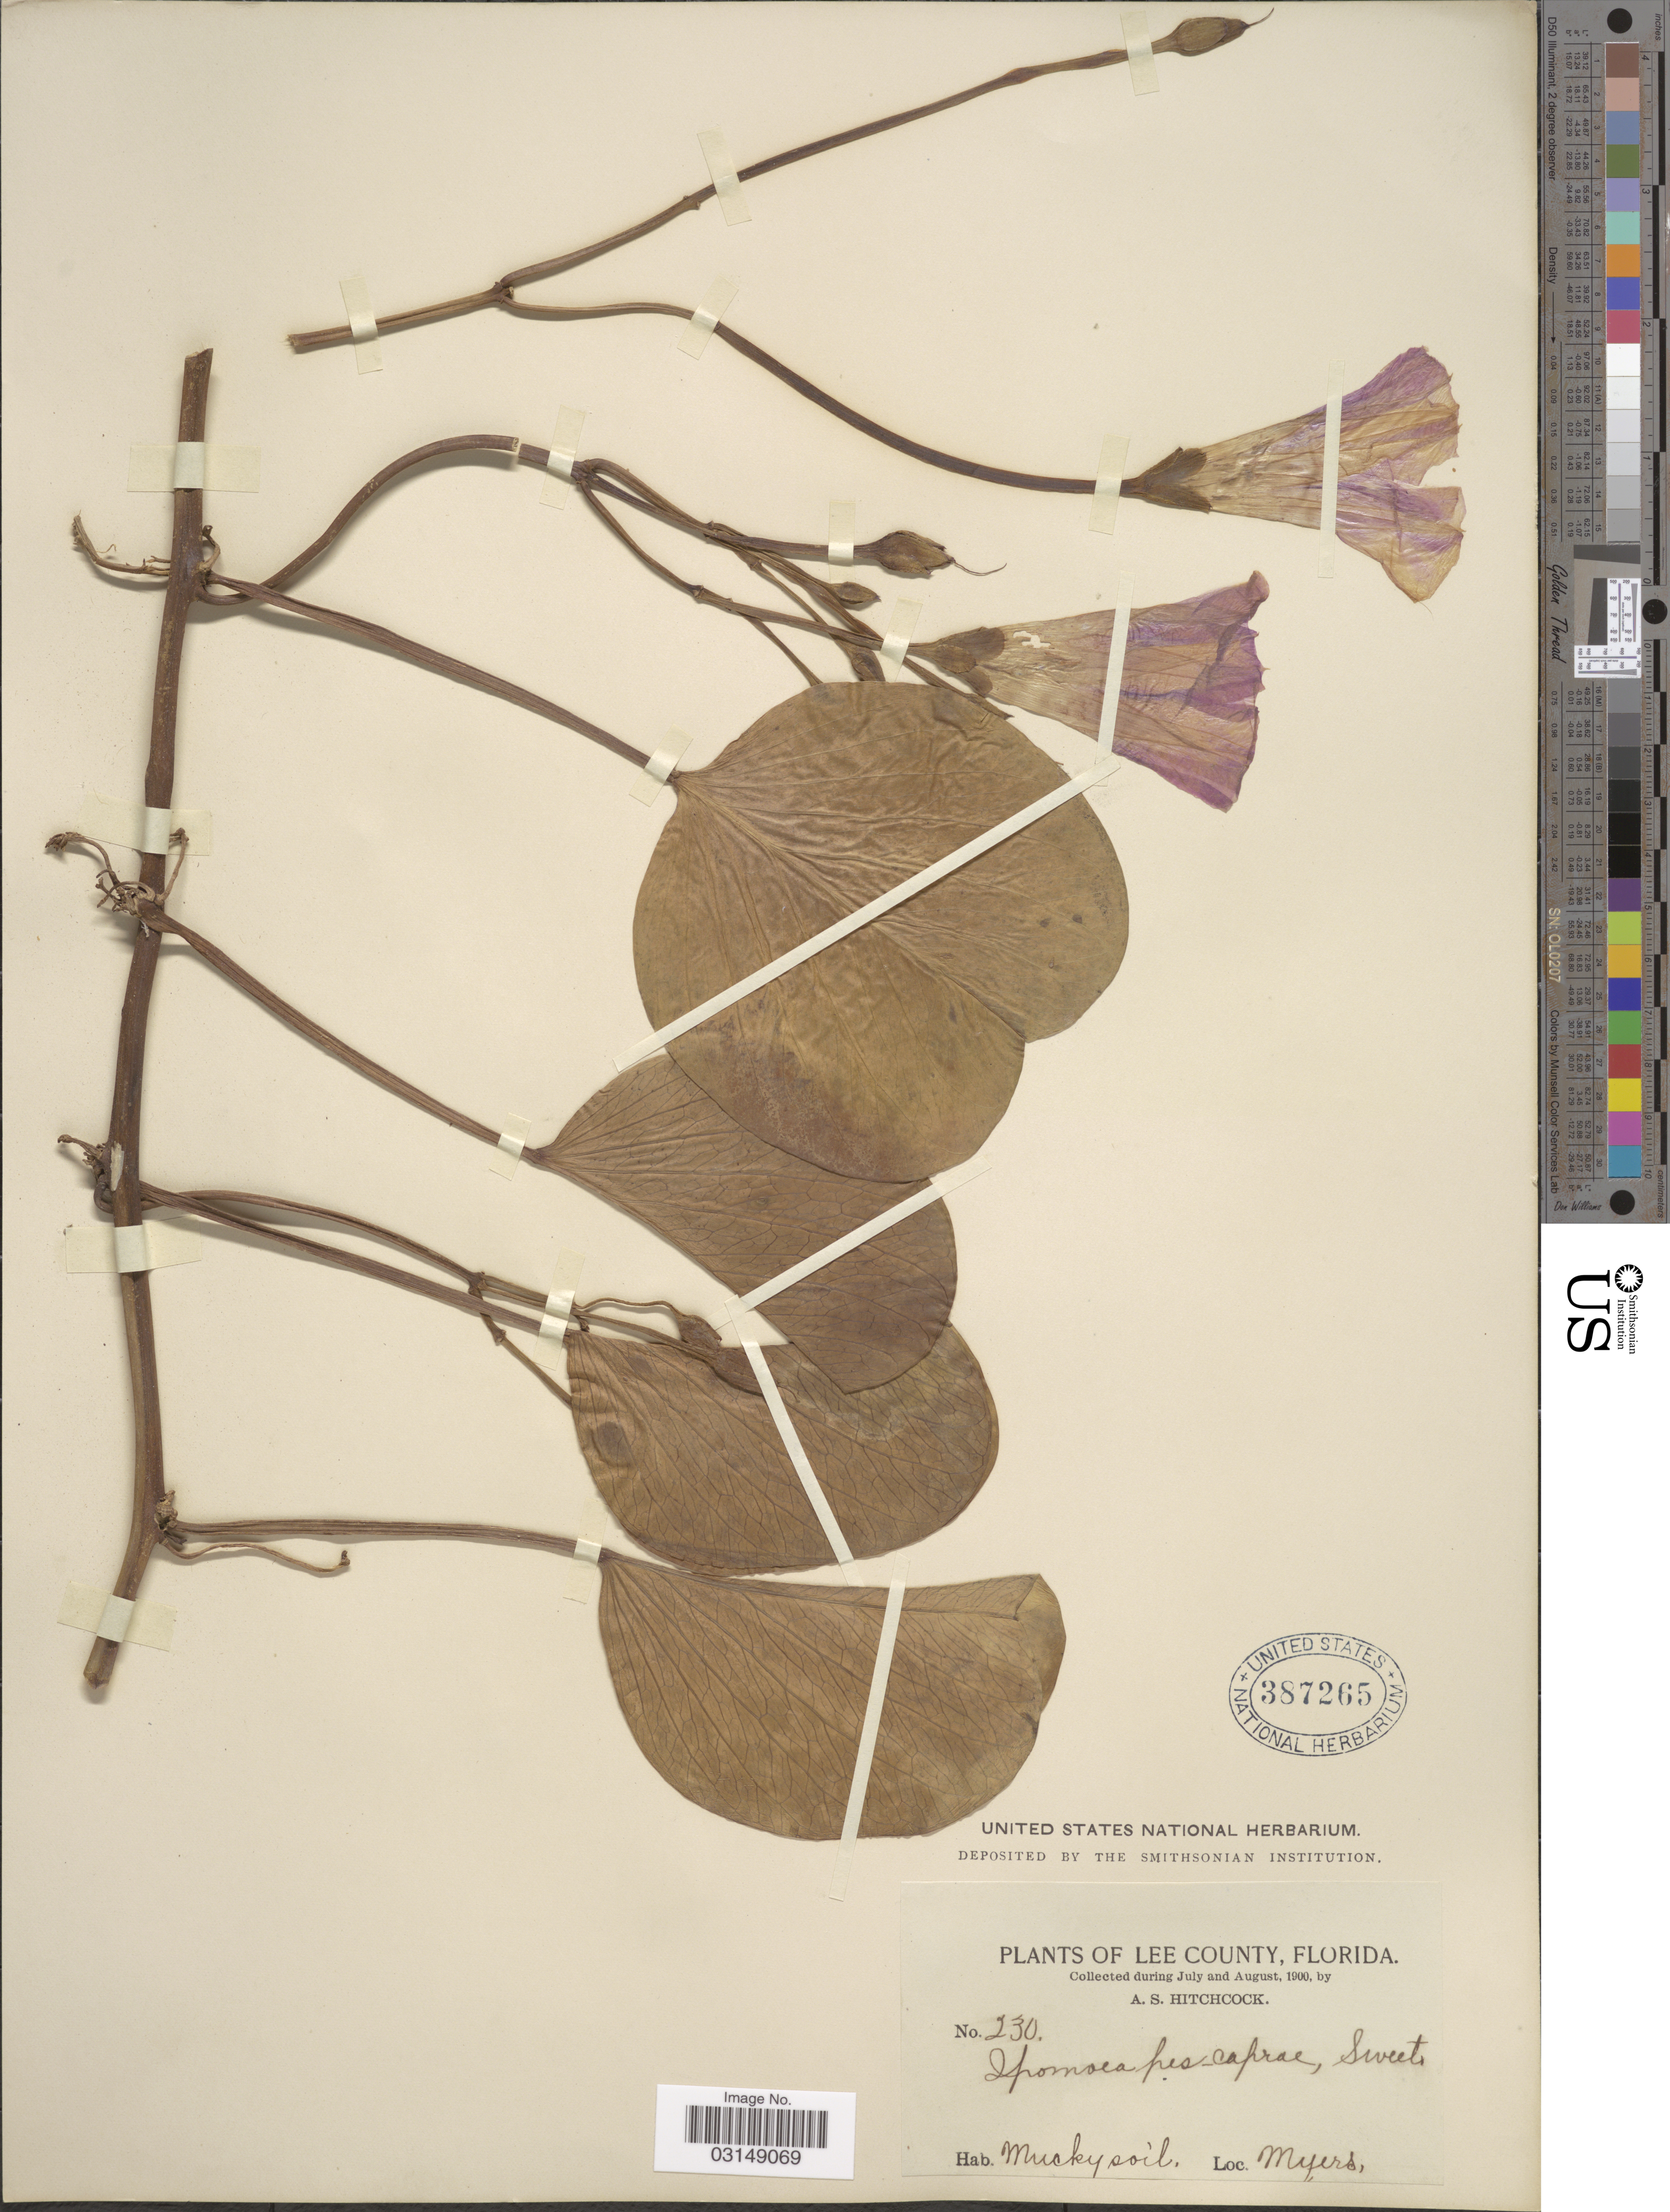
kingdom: Plantae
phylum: Tracheophyta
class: Magnoliopsida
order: Solanales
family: Convolvulaceae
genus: Ipomoea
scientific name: Ipomoea pes-caprae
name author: (L.) R. Br.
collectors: A. S. Hitchcock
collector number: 230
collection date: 1900-07/1900-08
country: United States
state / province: Florida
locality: Lee County. Myers.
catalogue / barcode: US 387265